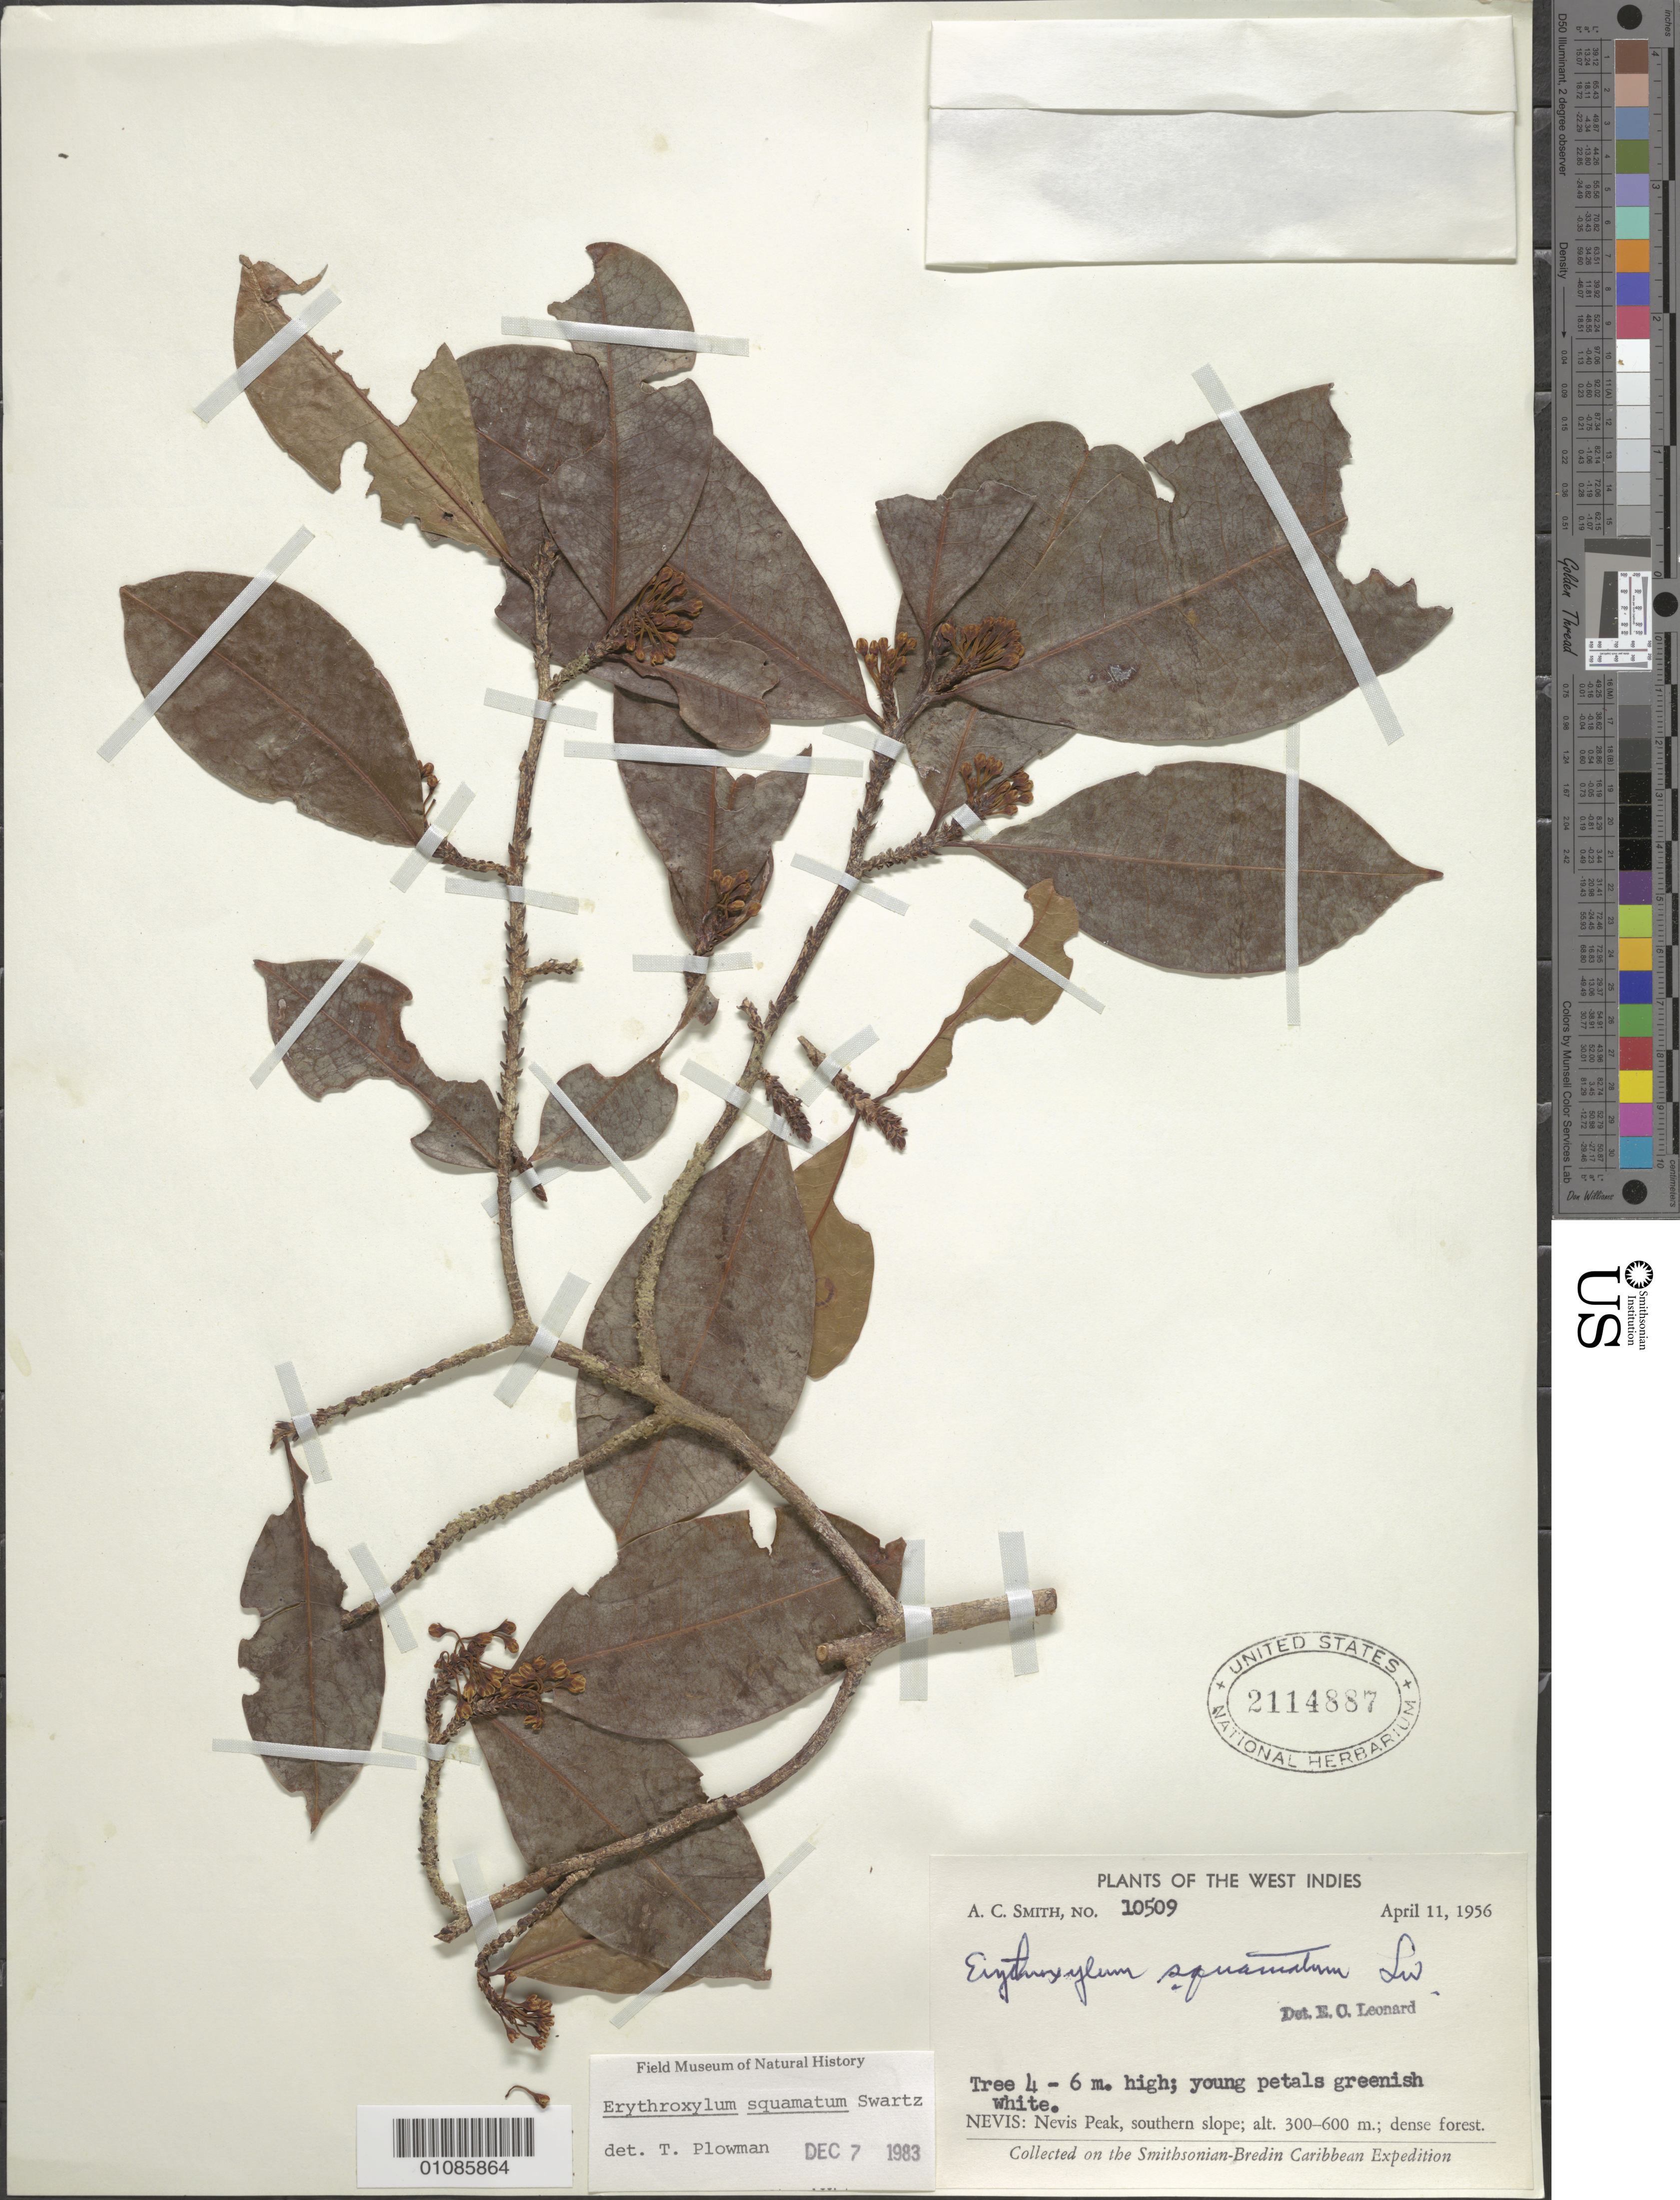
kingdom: Plantae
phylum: Tracheophyta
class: Magnoliopsida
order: Malpighiales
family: Erythroxylaceae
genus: Erythroxylum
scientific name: Erythroxylum squamatum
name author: Sw.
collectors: A. C. Smith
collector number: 10509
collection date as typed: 11 Apr 1956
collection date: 1956-04-11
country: St. Christopher-Nevis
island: Nevis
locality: Nevis Peak, Southern slope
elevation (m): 300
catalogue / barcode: US 2114887